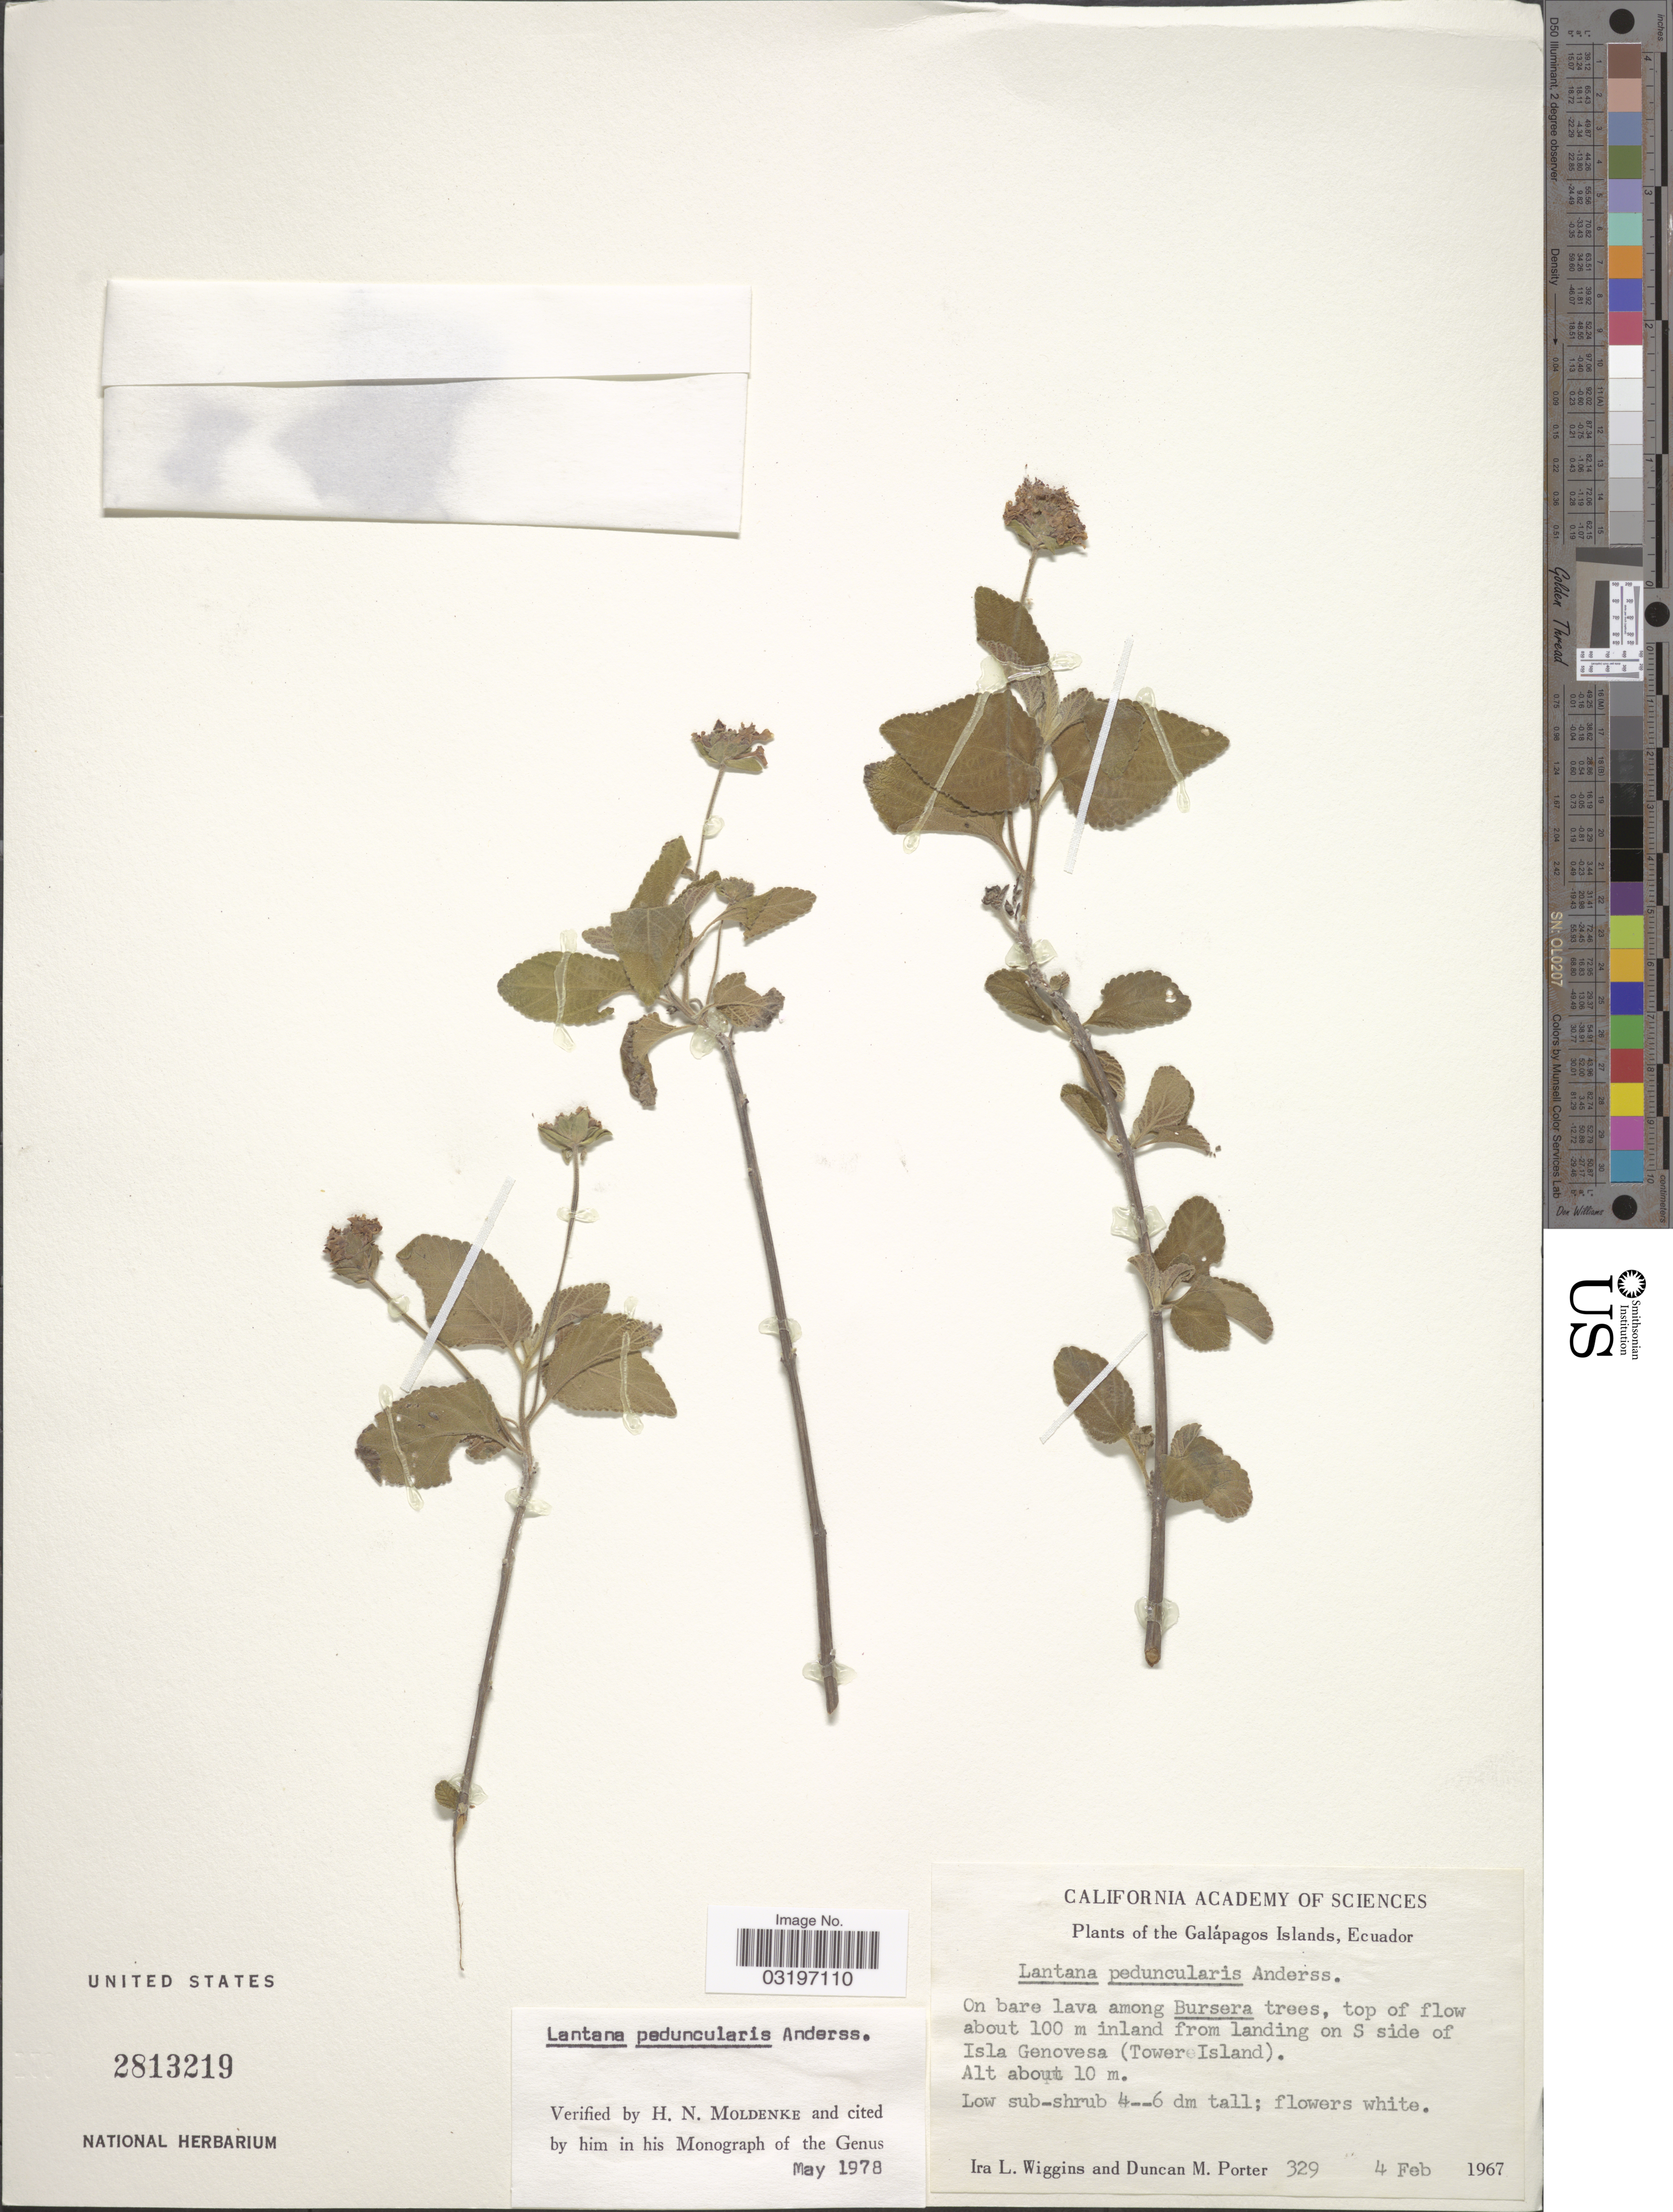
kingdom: Plantae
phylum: Tracheophyta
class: Magnoliopsida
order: Lamiales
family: Verbenaceae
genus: Lantana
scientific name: Lantana peduncularis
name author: Andersson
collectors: I. L. Wiggins & D. Porter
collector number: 329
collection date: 1967-02-04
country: Ecuador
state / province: Colón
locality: Galápagos Islands. Top of flow about 100 m inland from Landing on S side of Isla Genovesa (Tower Island).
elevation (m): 10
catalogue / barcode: US 2813219